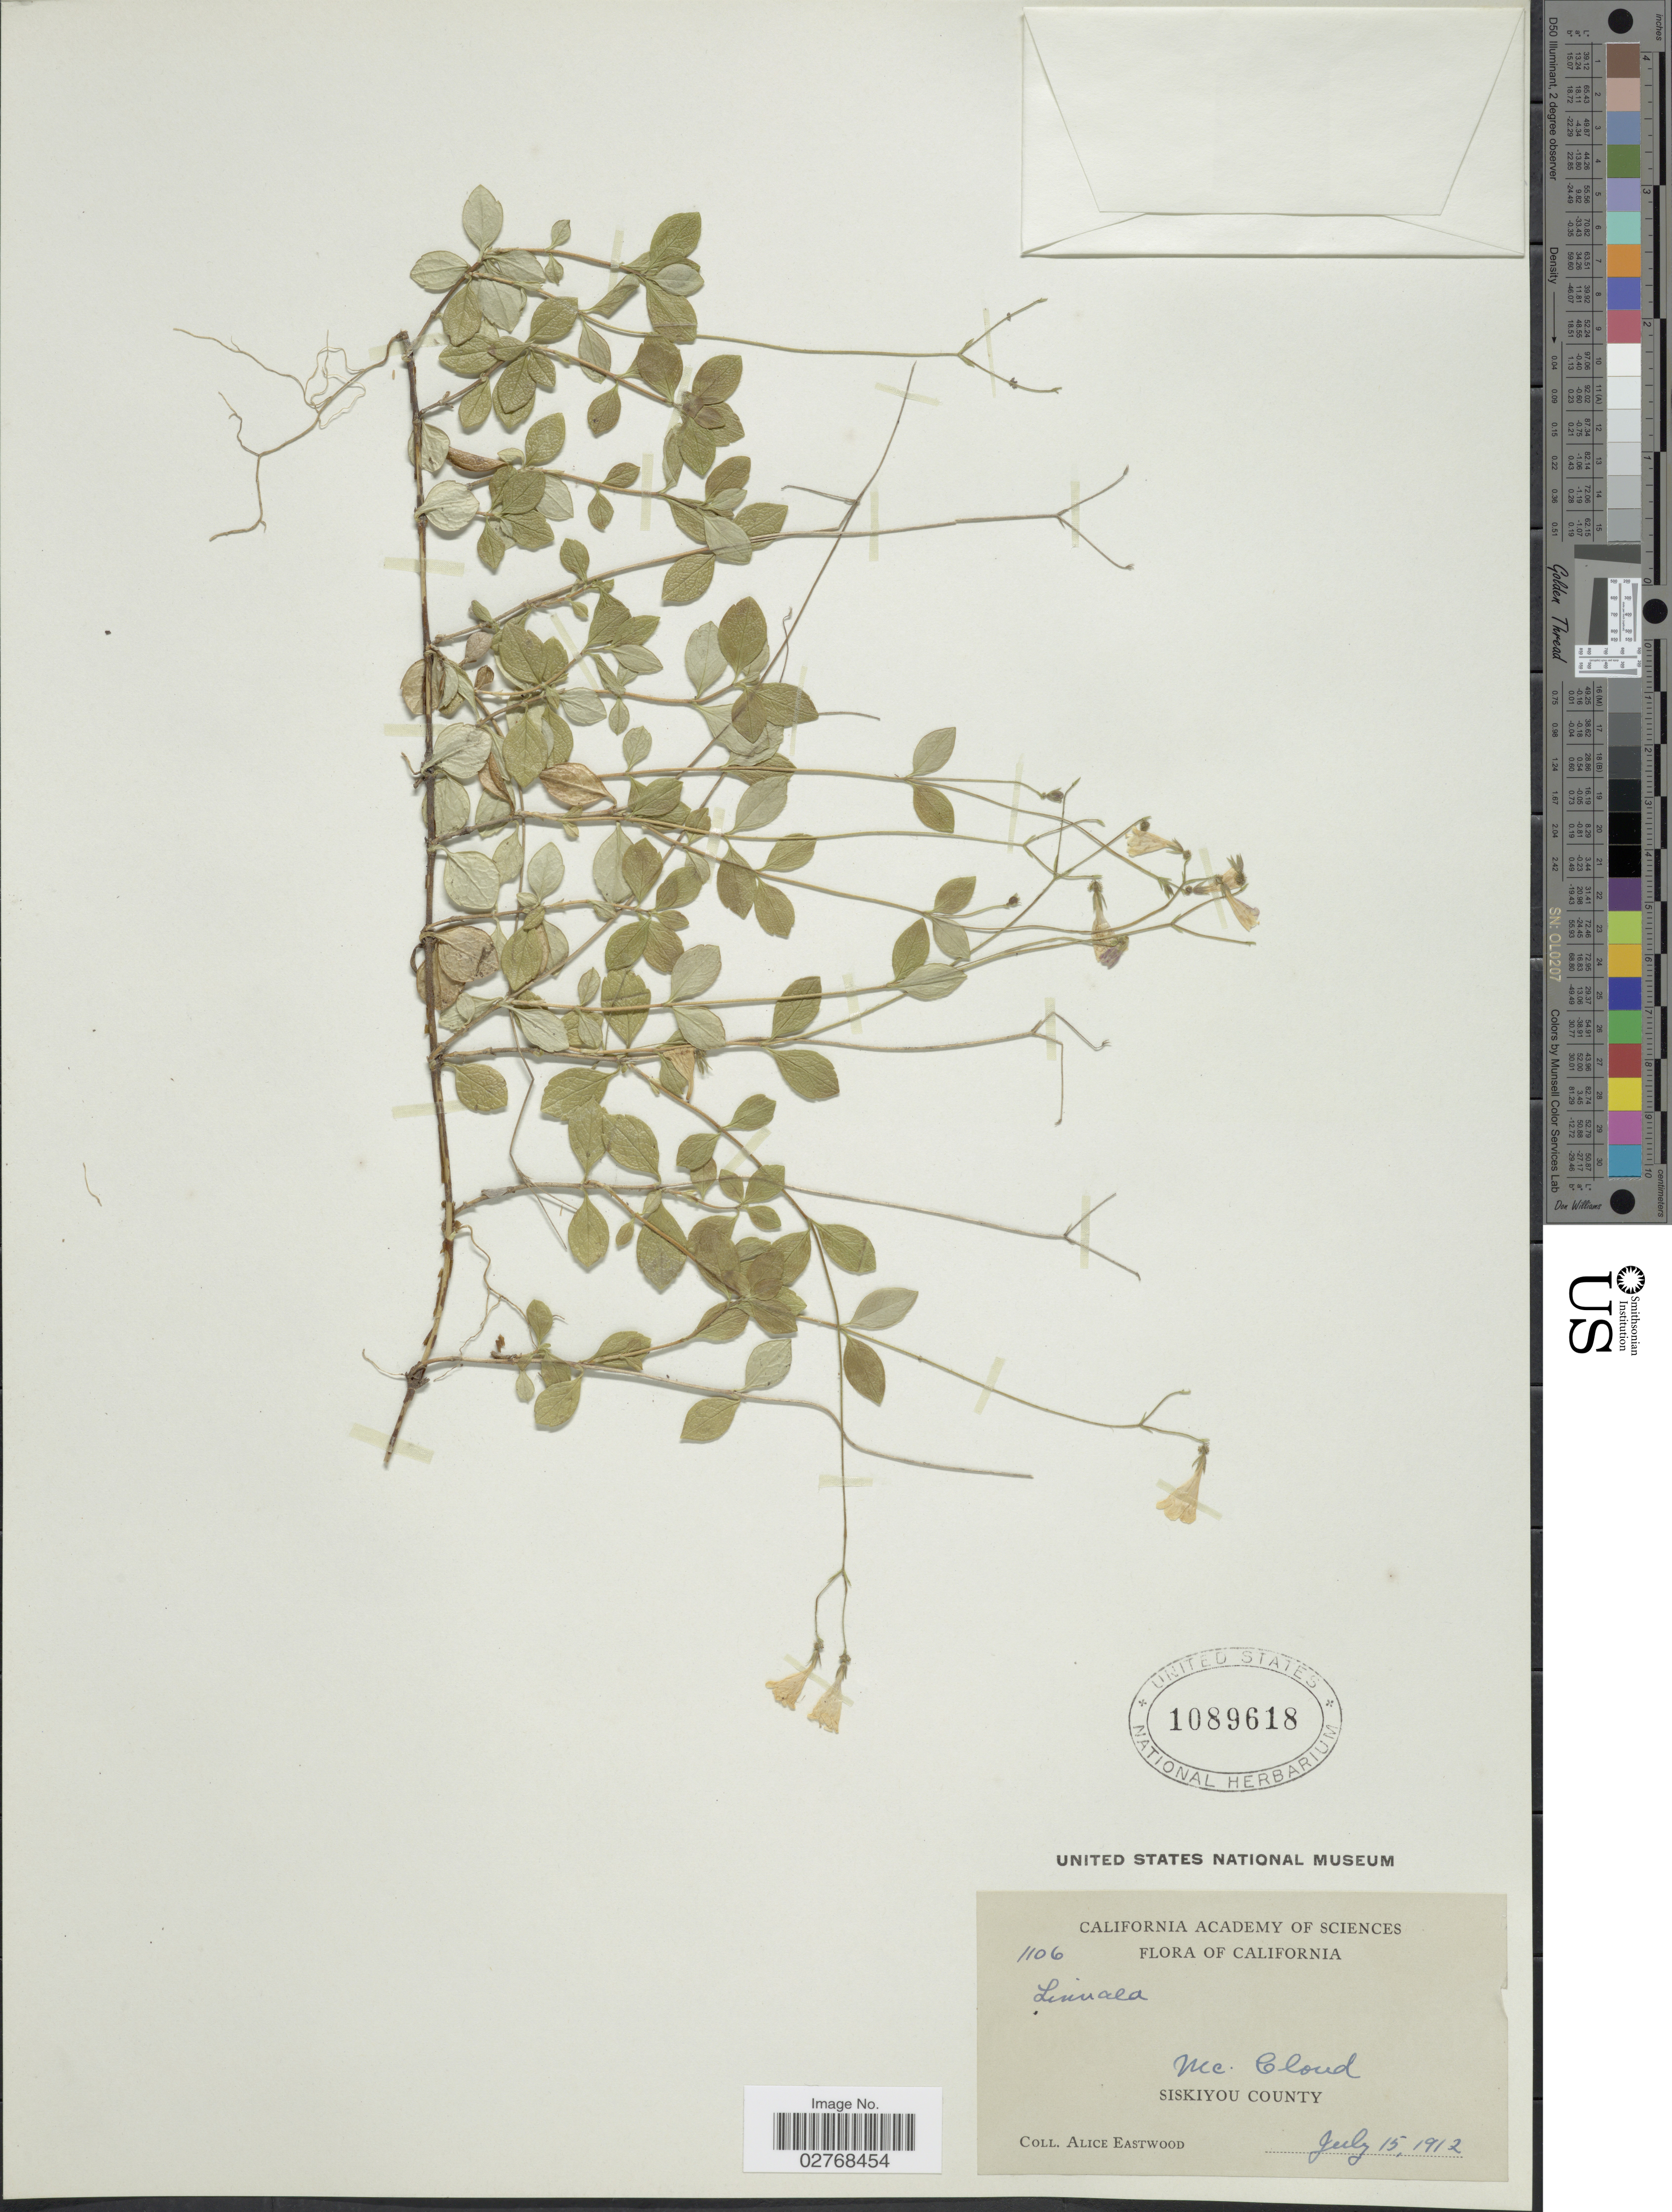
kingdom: Plantae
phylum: Tracheophyta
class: Magnoliopsida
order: Dipsacales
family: Caprifoliaceae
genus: Linnaea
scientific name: Linnaea borealis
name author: L.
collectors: A. Eastwood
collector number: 1106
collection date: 1912-07-15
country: United States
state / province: California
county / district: Siskiyou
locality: Mc. Cloud. Siskiyou County.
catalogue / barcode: US 1089618